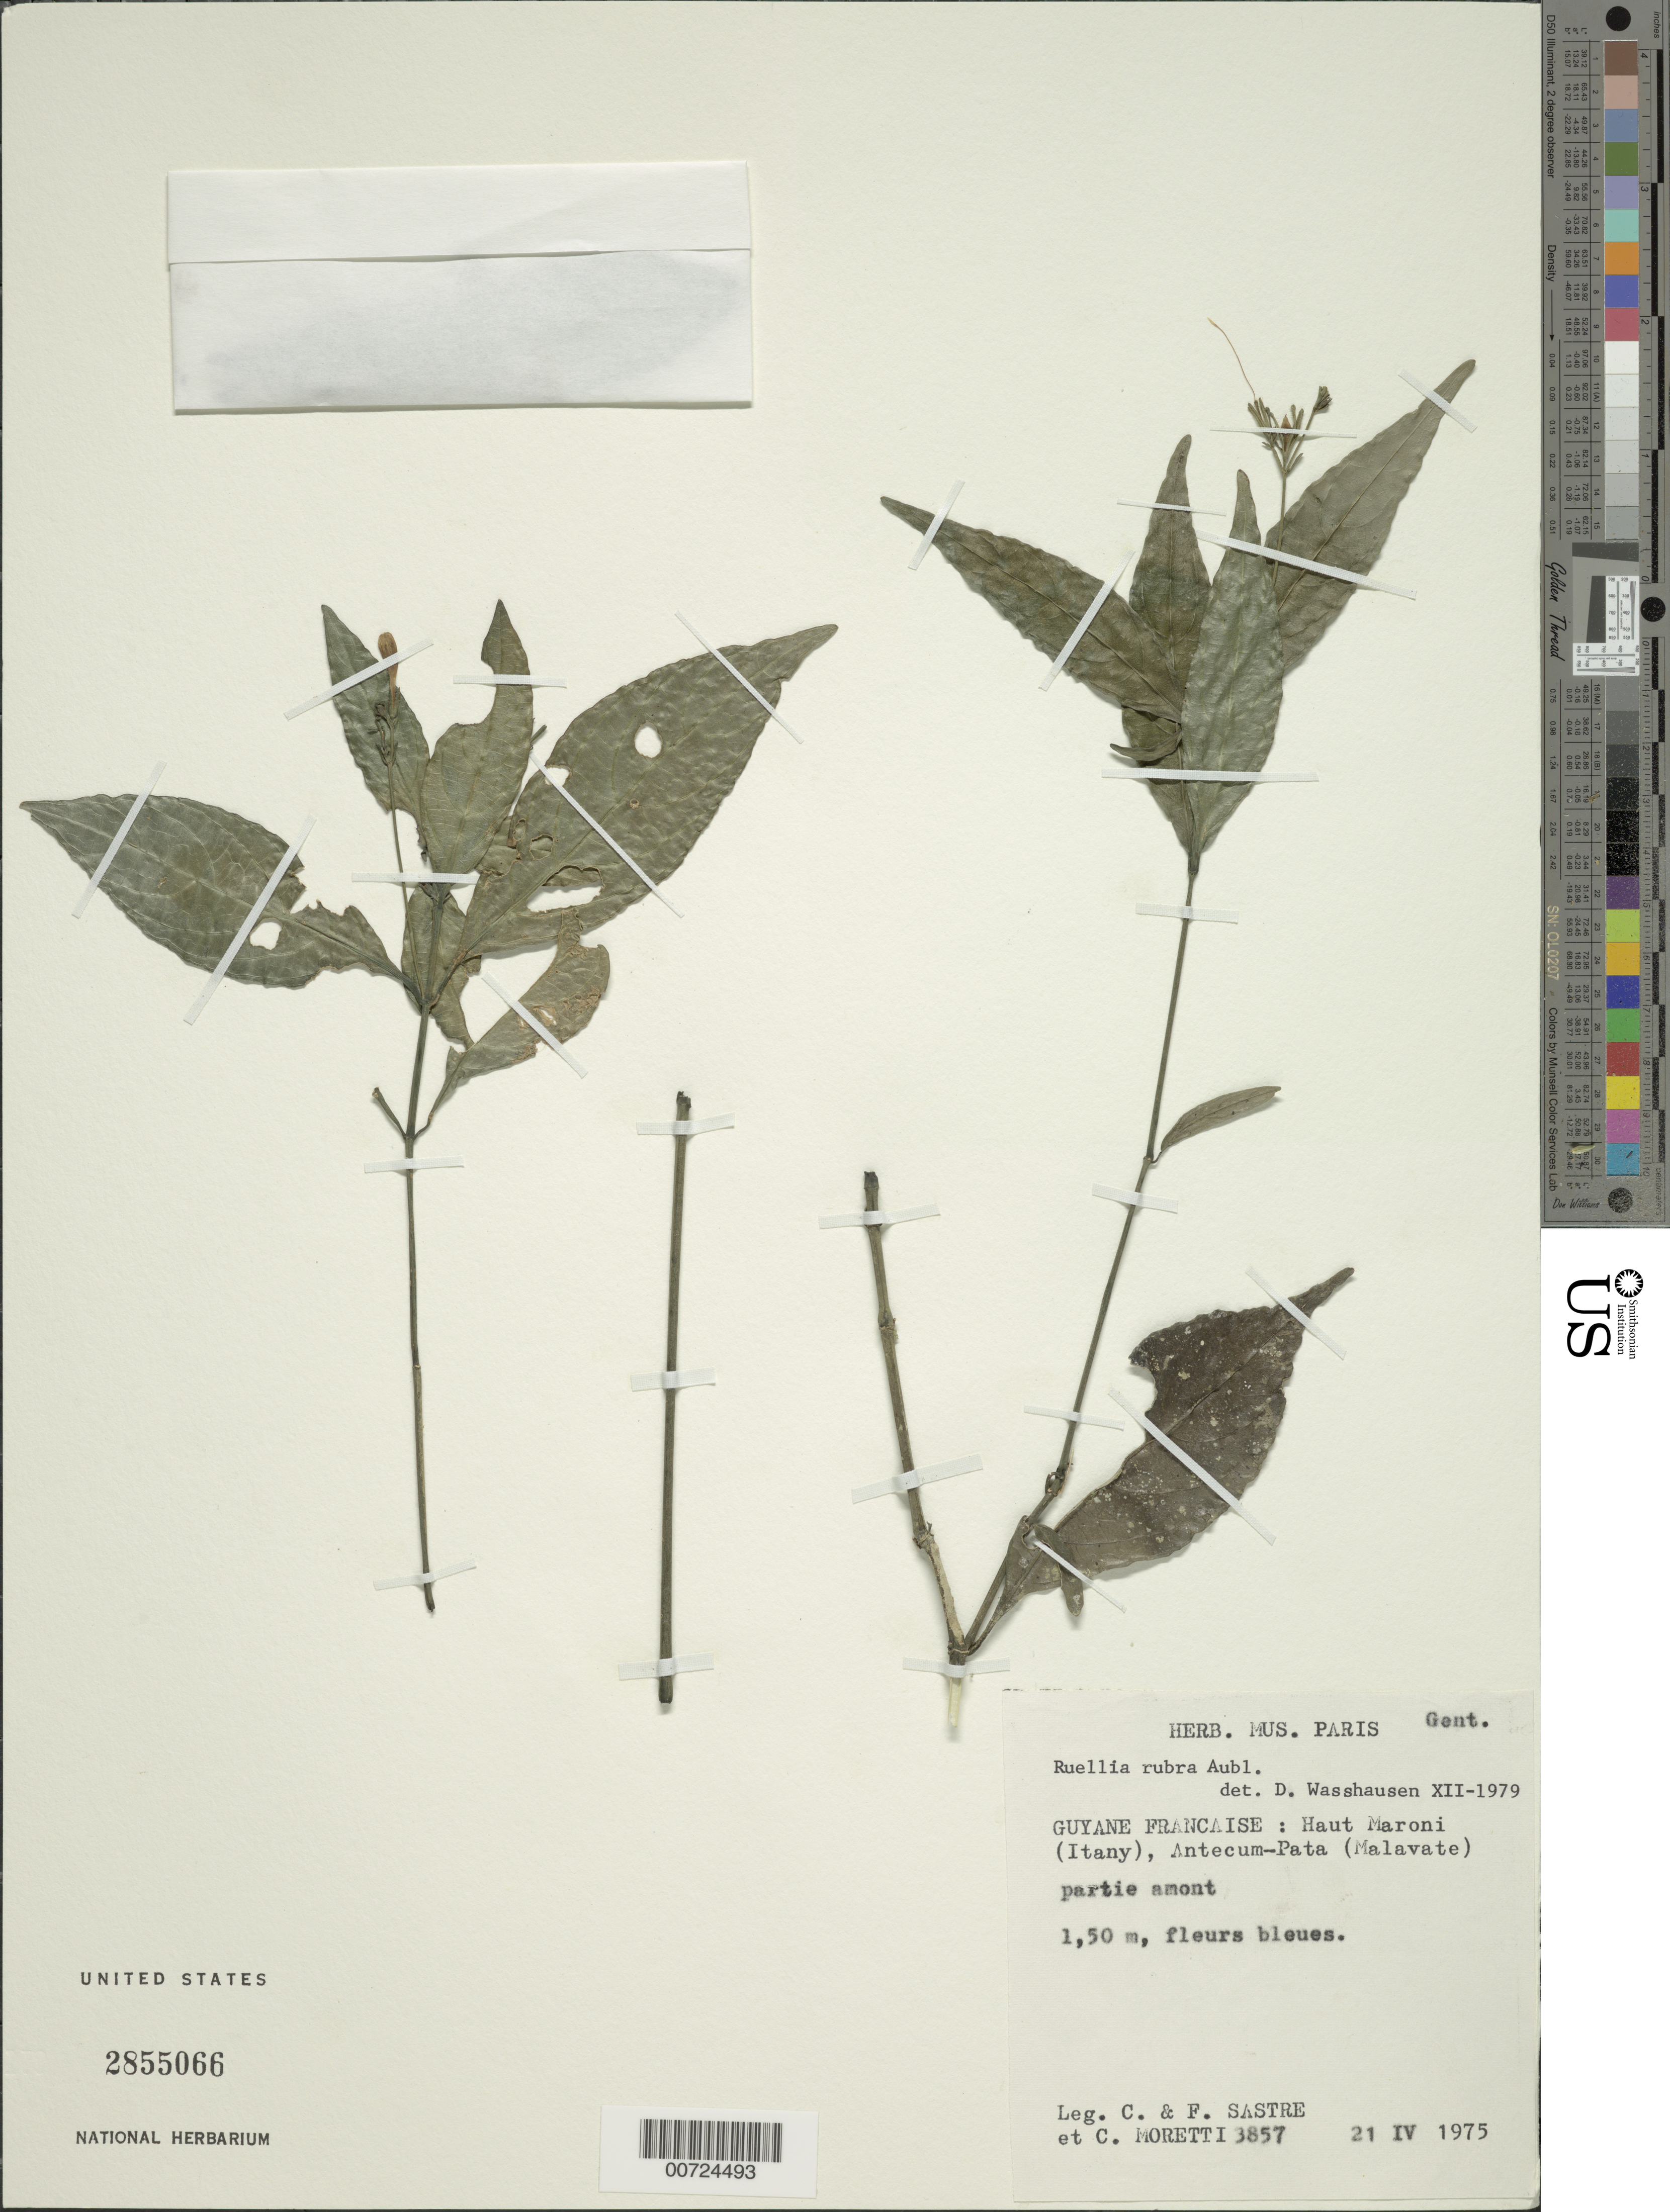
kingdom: Plantae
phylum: Tracheophyta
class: Magnoliopsida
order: Lamiales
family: Acanthaceae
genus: Ruellia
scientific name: Ruellia rubra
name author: Aubl.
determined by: Wasshausen, Dieter C., (BOT), Smithsonian Institution - National Museum of Natural History (UNITED STATES)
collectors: C. H. L. Sastre, F. Sastre & C. Moretti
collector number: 3857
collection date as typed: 21-Apr-75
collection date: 1975-04-21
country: French Guiana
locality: Haut Maroni (Itany), Antecum-Pata (Malvate)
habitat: Upstream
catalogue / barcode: US 2855066